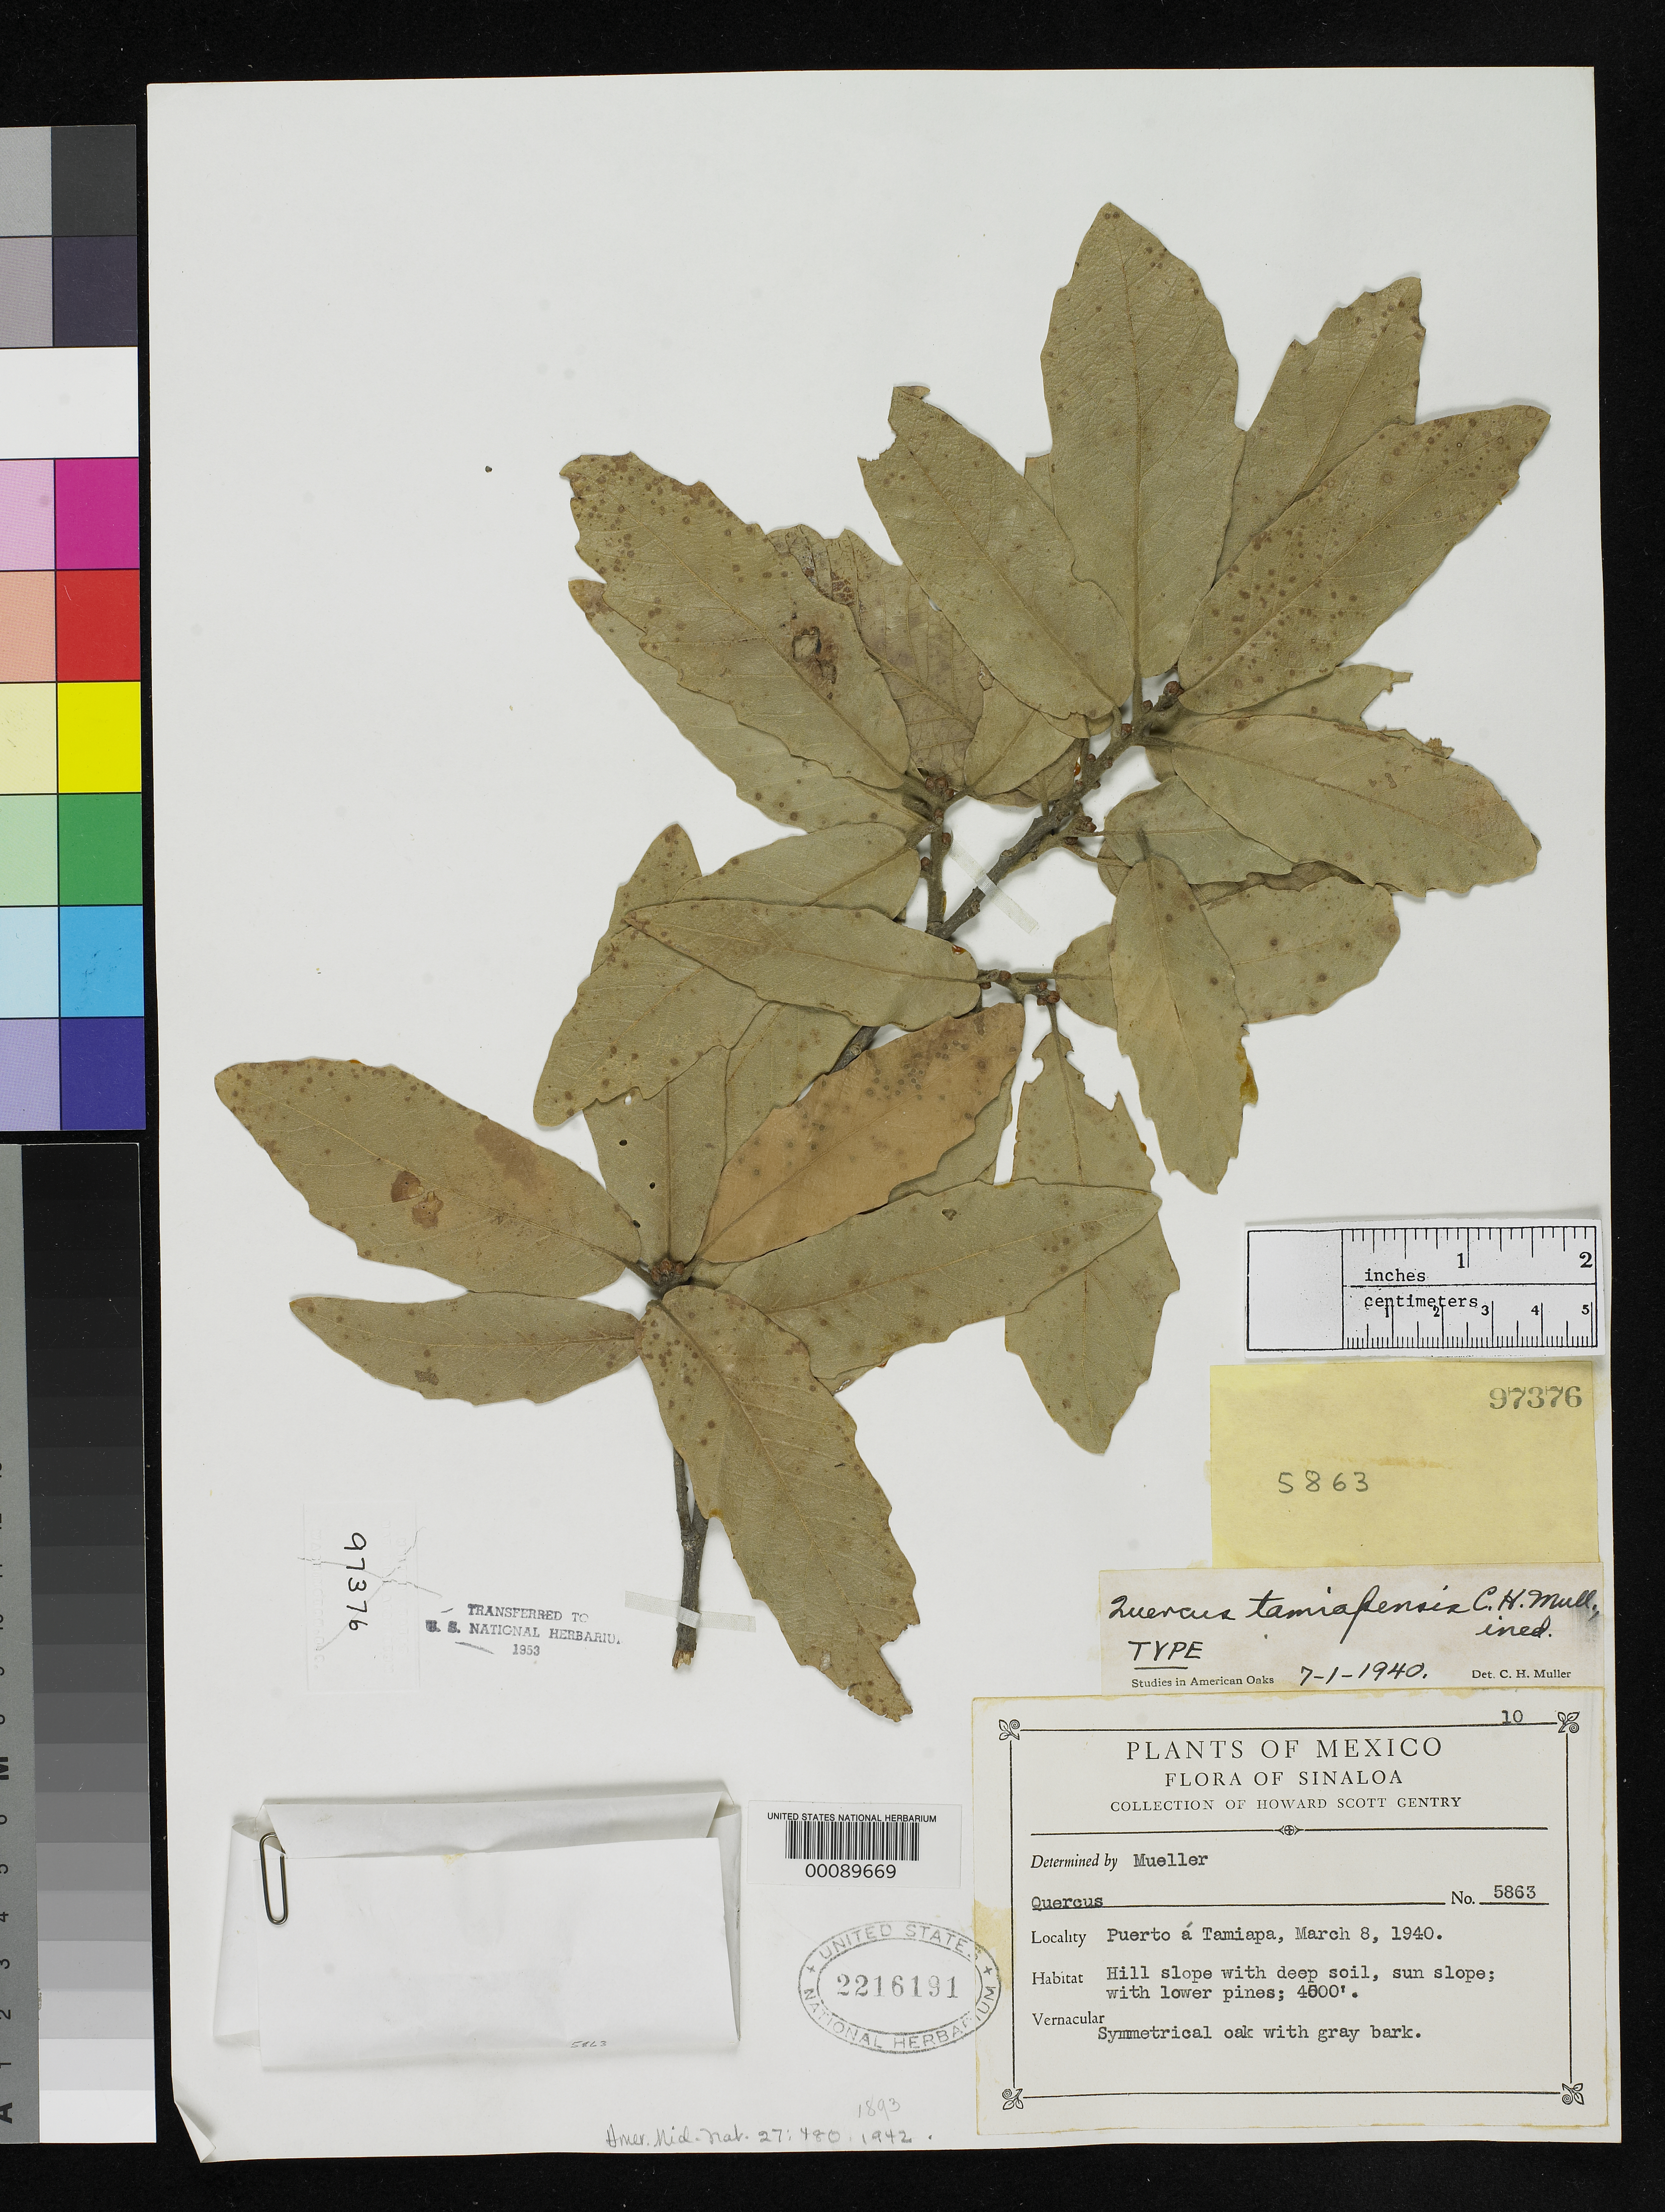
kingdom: Plantae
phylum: Tracheophyta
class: Magnoliopsida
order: Fagales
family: Fagaceae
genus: Quercus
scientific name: Quercus tamiapensis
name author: C.H. Mull.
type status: Holotype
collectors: H. S. Gentry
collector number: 5863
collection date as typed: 08 Mar 1940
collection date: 1940-03-08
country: Mexico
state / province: Sinaloa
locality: Puerto a Tamiapa.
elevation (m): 1463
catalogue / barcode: US 2216191